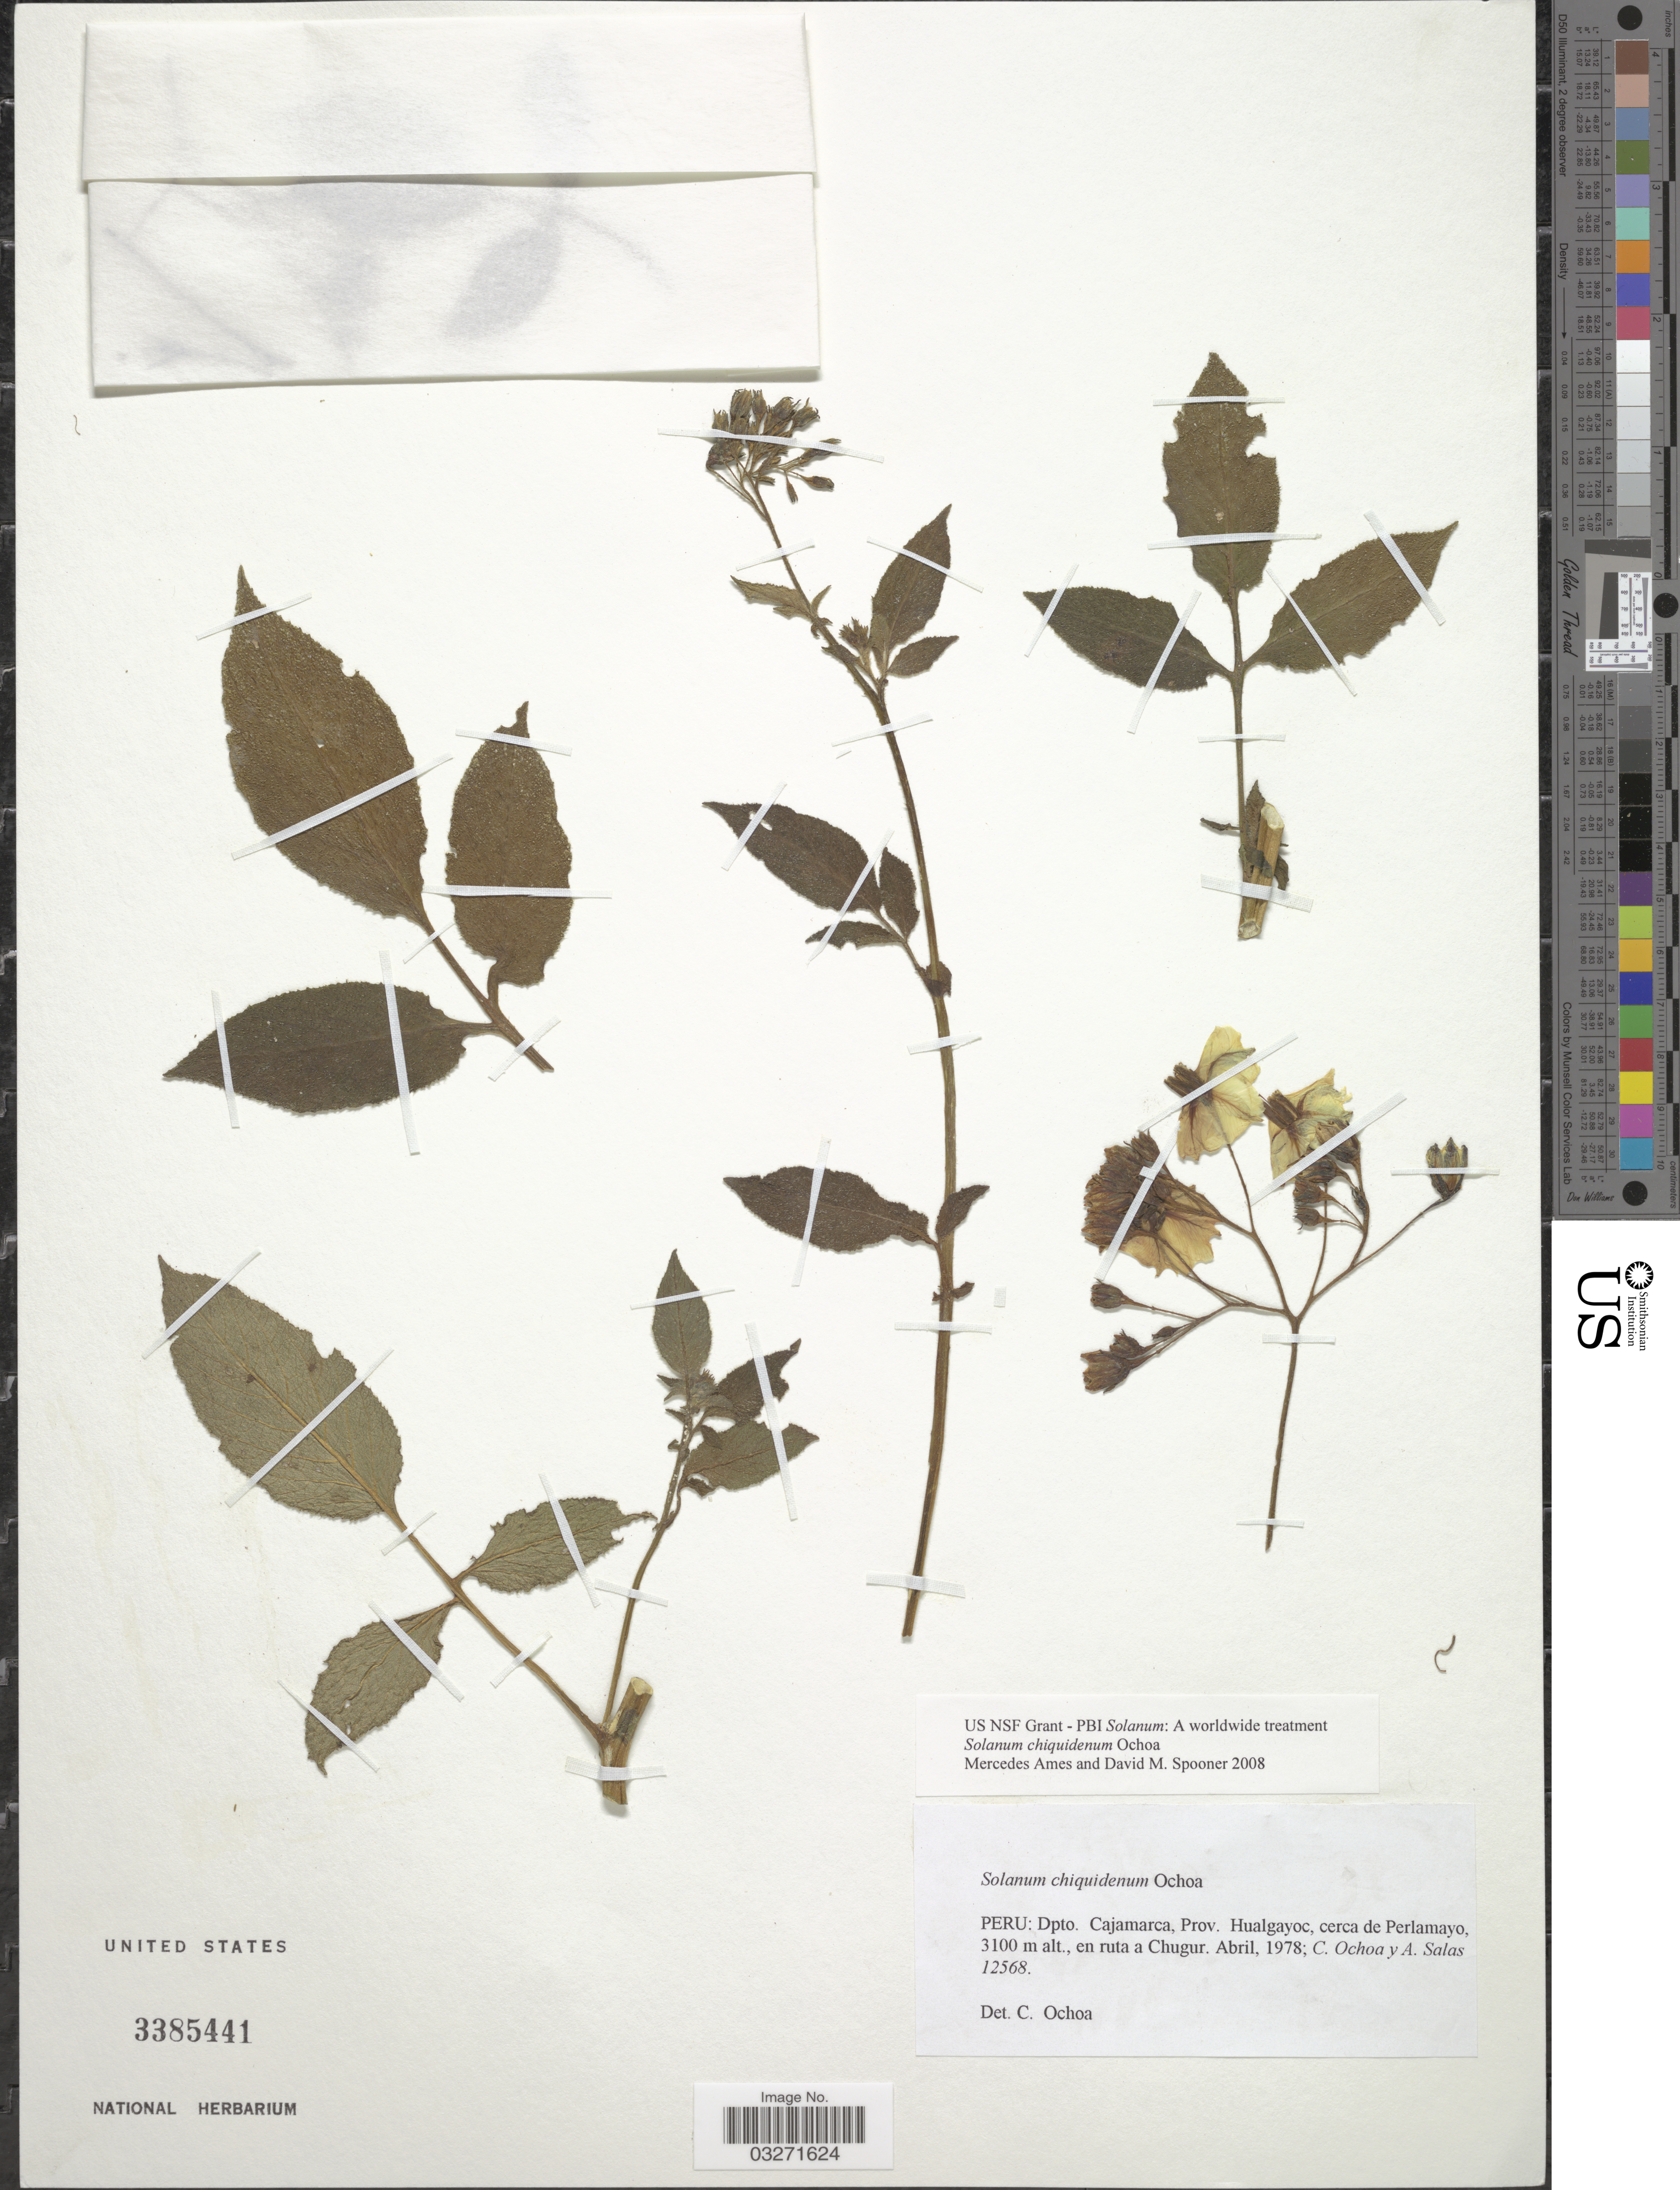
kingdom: Plantae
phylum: Tracheophyta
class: Magnoliopsida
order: Solanales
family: Solanaceae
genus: Solanum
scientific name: Solanum chiquidenum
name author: Ochoa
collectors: C. Ochoa & A. Salas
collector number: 12568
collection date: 1978-04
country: Peru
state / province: Cajamarca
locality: Dpto. Cajamarca, Prov. Hualgayoc, cerca de Perlamayo, en ruta a Chugur.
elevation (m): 3100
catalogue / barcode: US 3385441